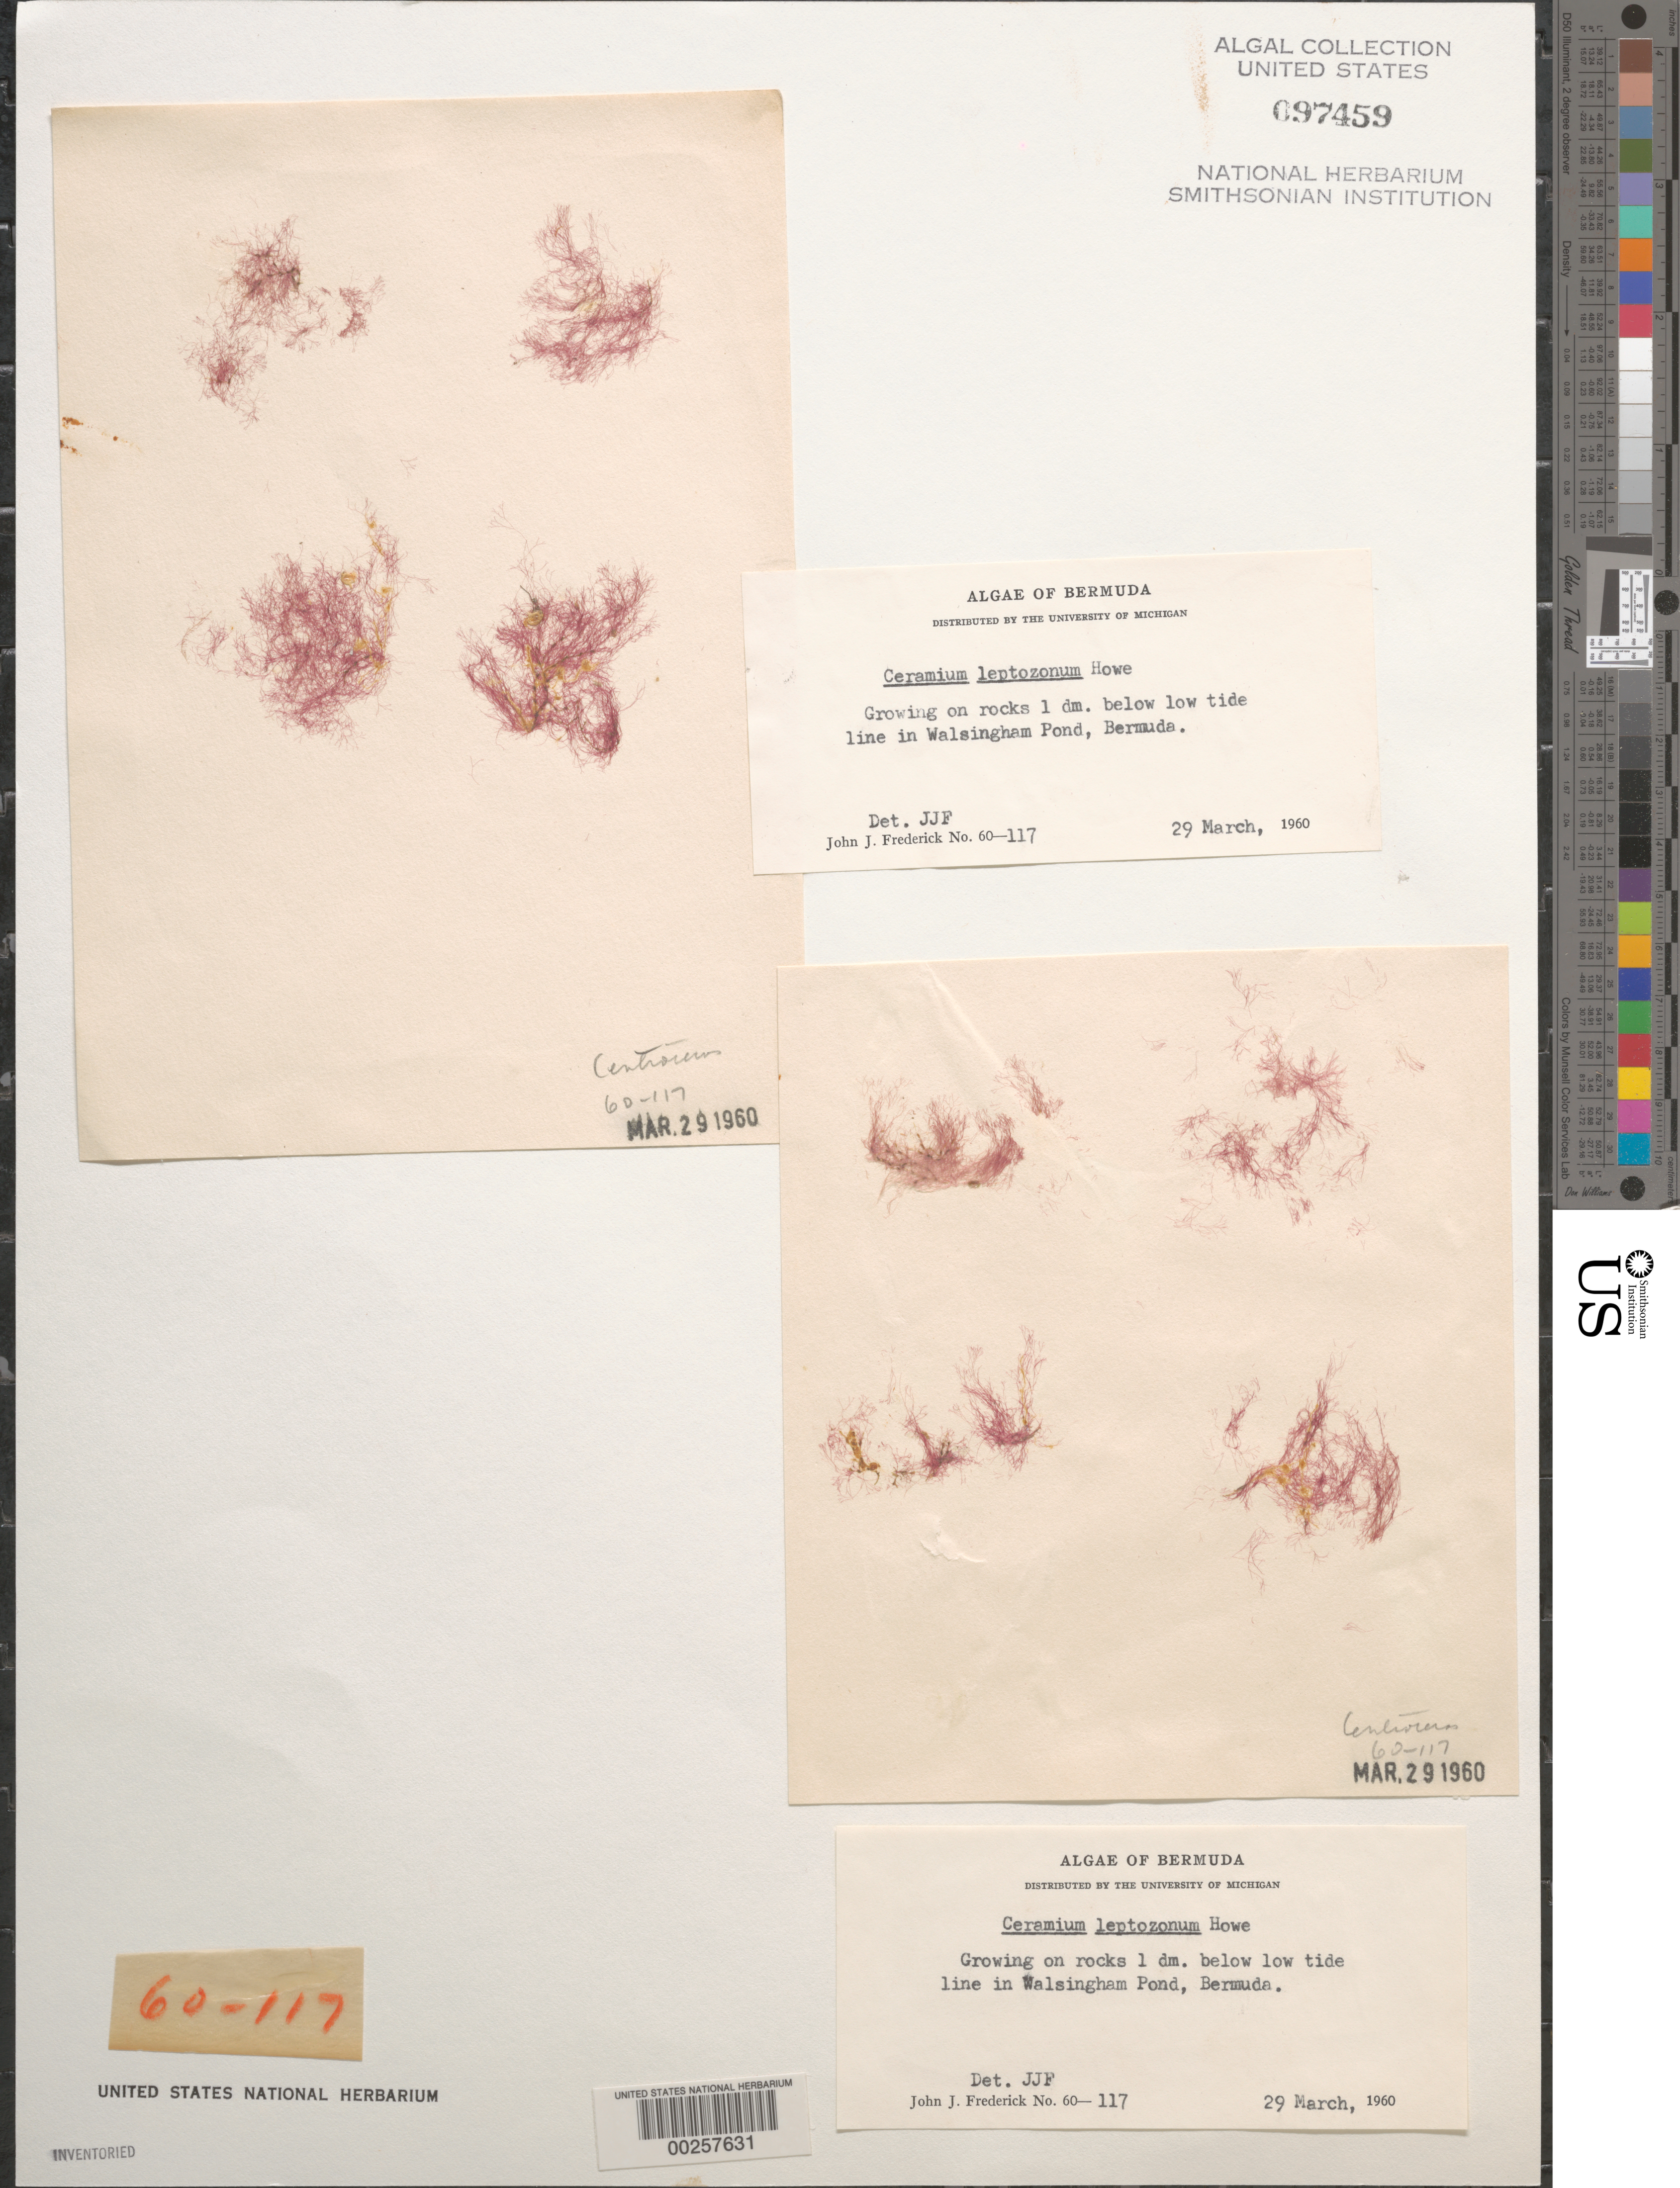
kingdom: Plantae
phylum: Rhodophyta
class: Florideophyceae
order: Ceramiales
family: Ceramiaceae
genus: Ceramium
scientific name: Ceramium leptozonum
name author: M. Howe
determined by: Frederick, J. J.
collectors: J. Frederick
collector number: JJF 60-117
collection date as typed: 29 Mar 1960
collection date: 1960-03-29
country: Bermuda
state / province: Hamilton Parish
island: Bermuda Island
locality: Walsingham Pond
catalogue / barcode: US 97459